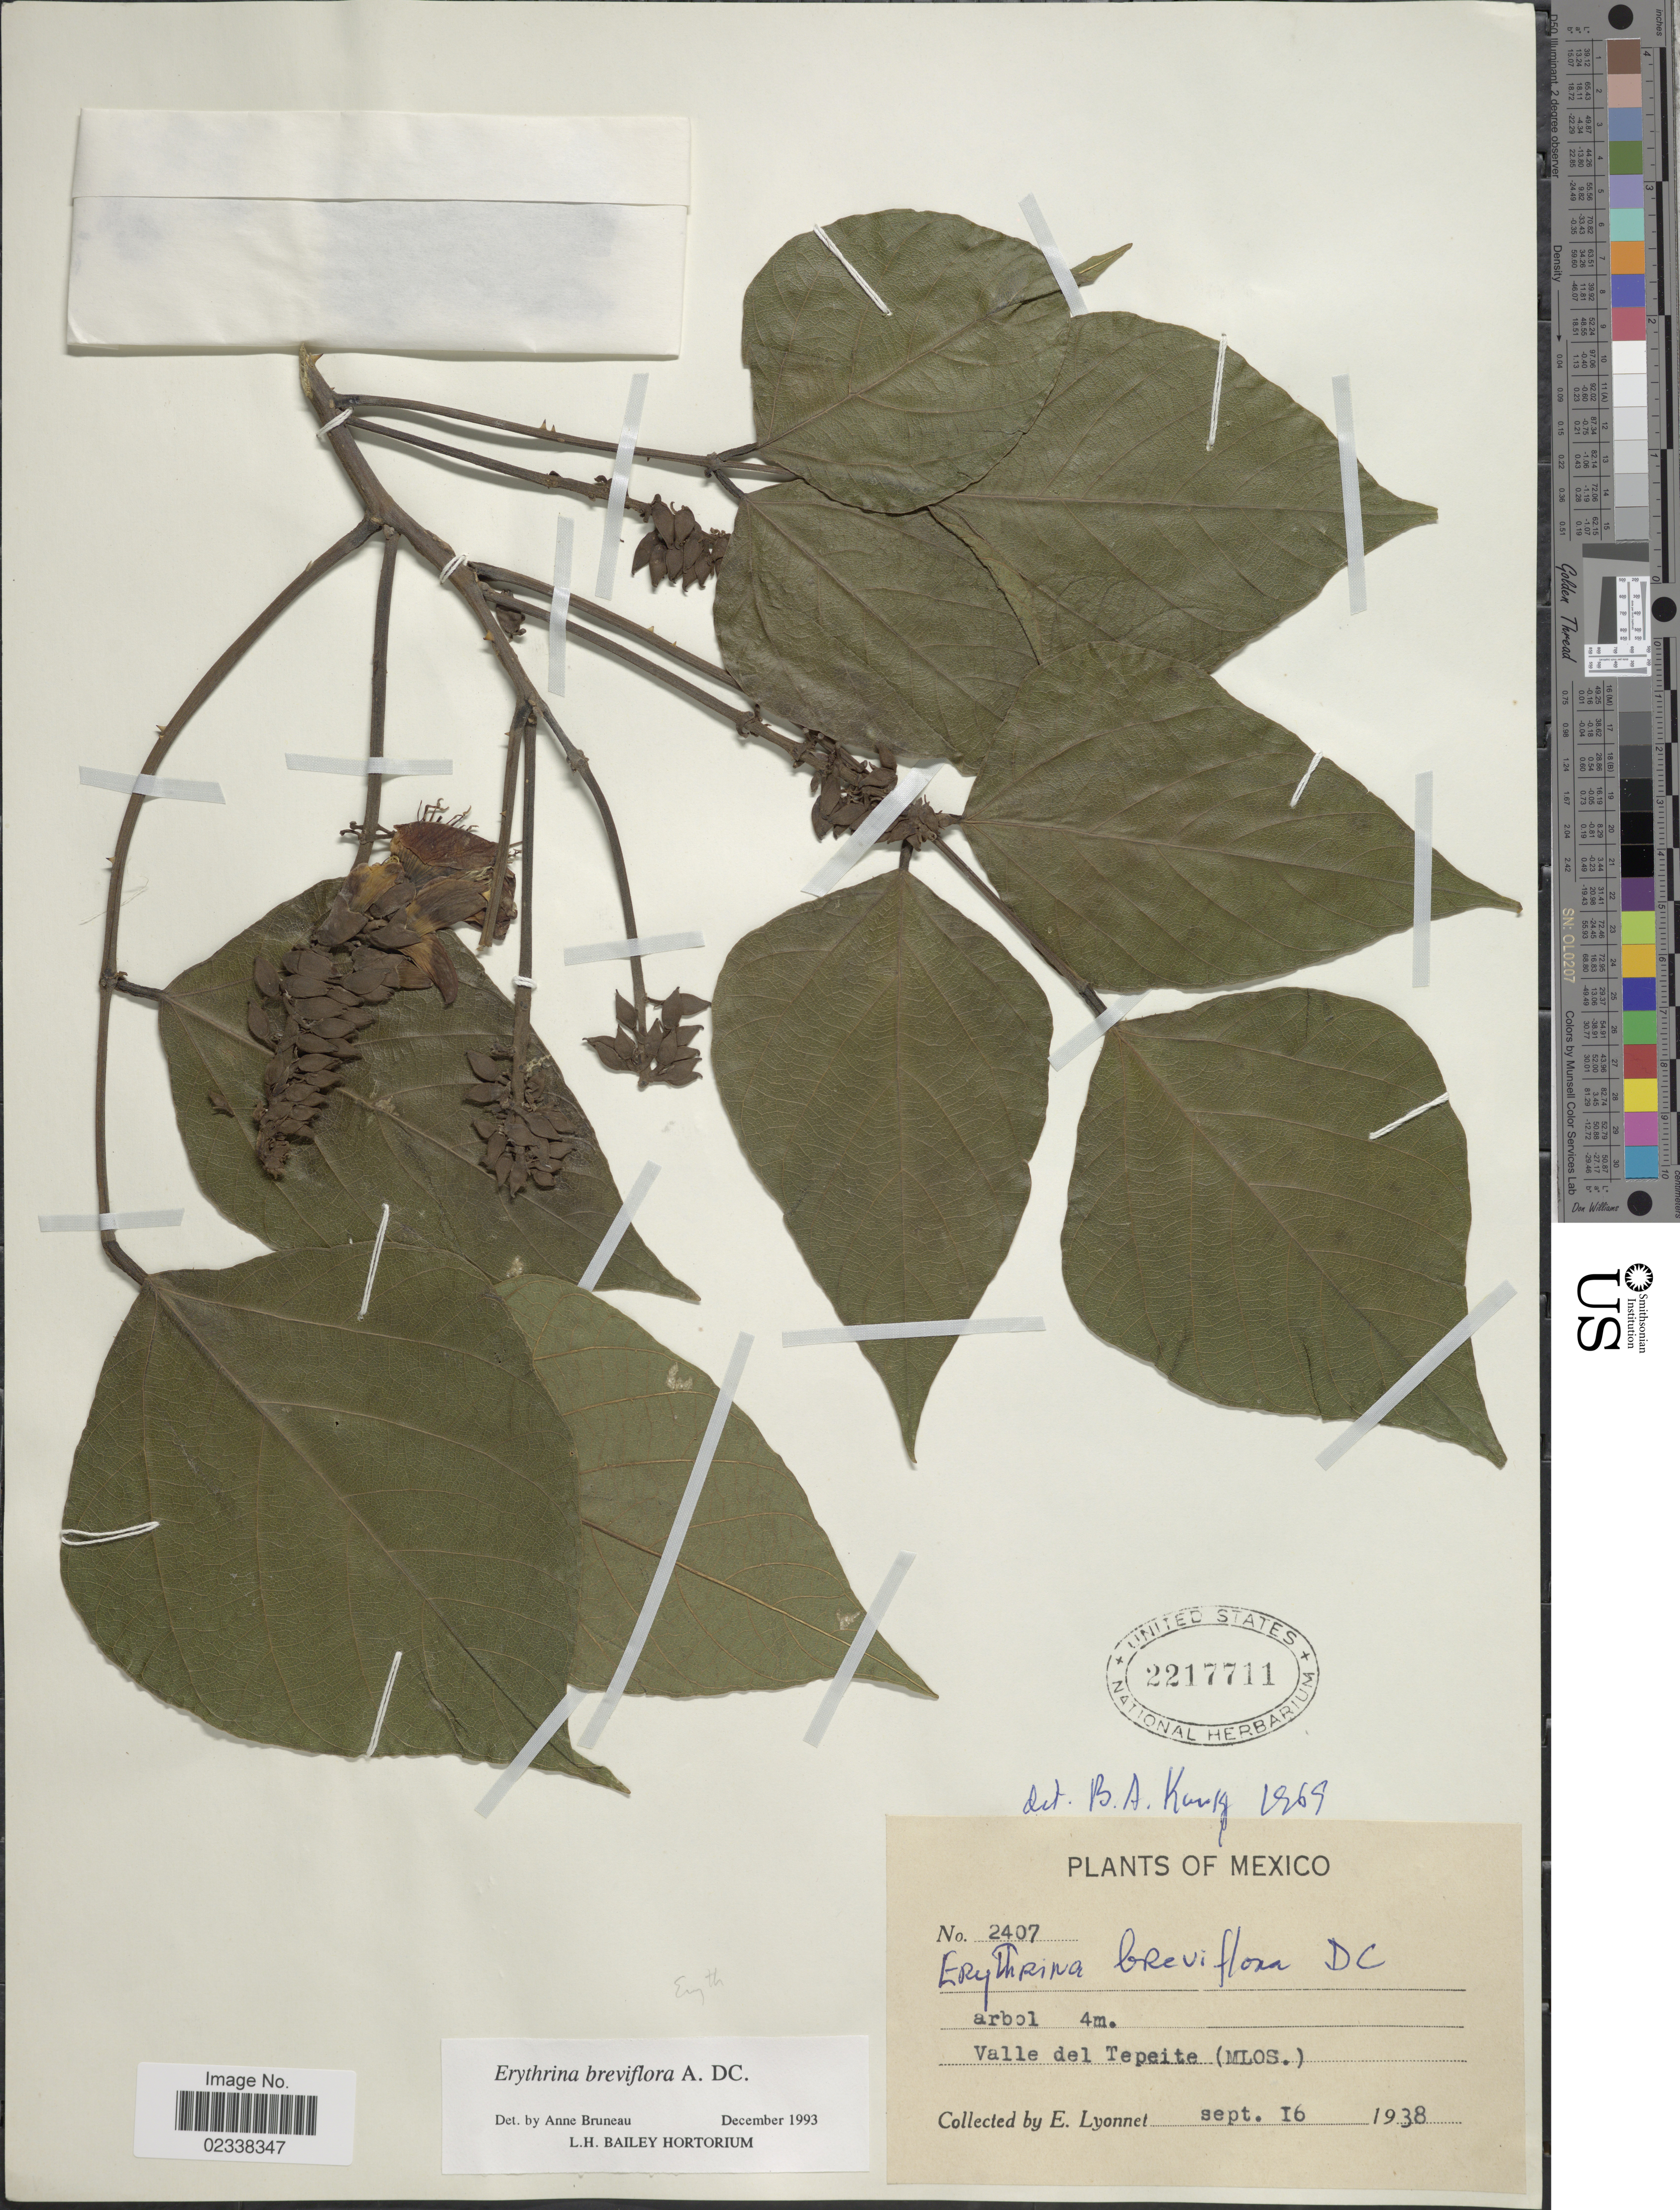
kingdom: Plantae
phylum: Tracheophyta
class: Magnoliopsida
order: Fabales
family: Fabaceae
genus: Erythrina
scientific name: Erythrina breviflora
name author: DC.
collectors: E. Lyonnet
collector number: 2407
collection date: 1938-09-16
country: Mexico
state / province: Morelos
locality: Valle del Tapeite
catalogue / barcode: US 2217711